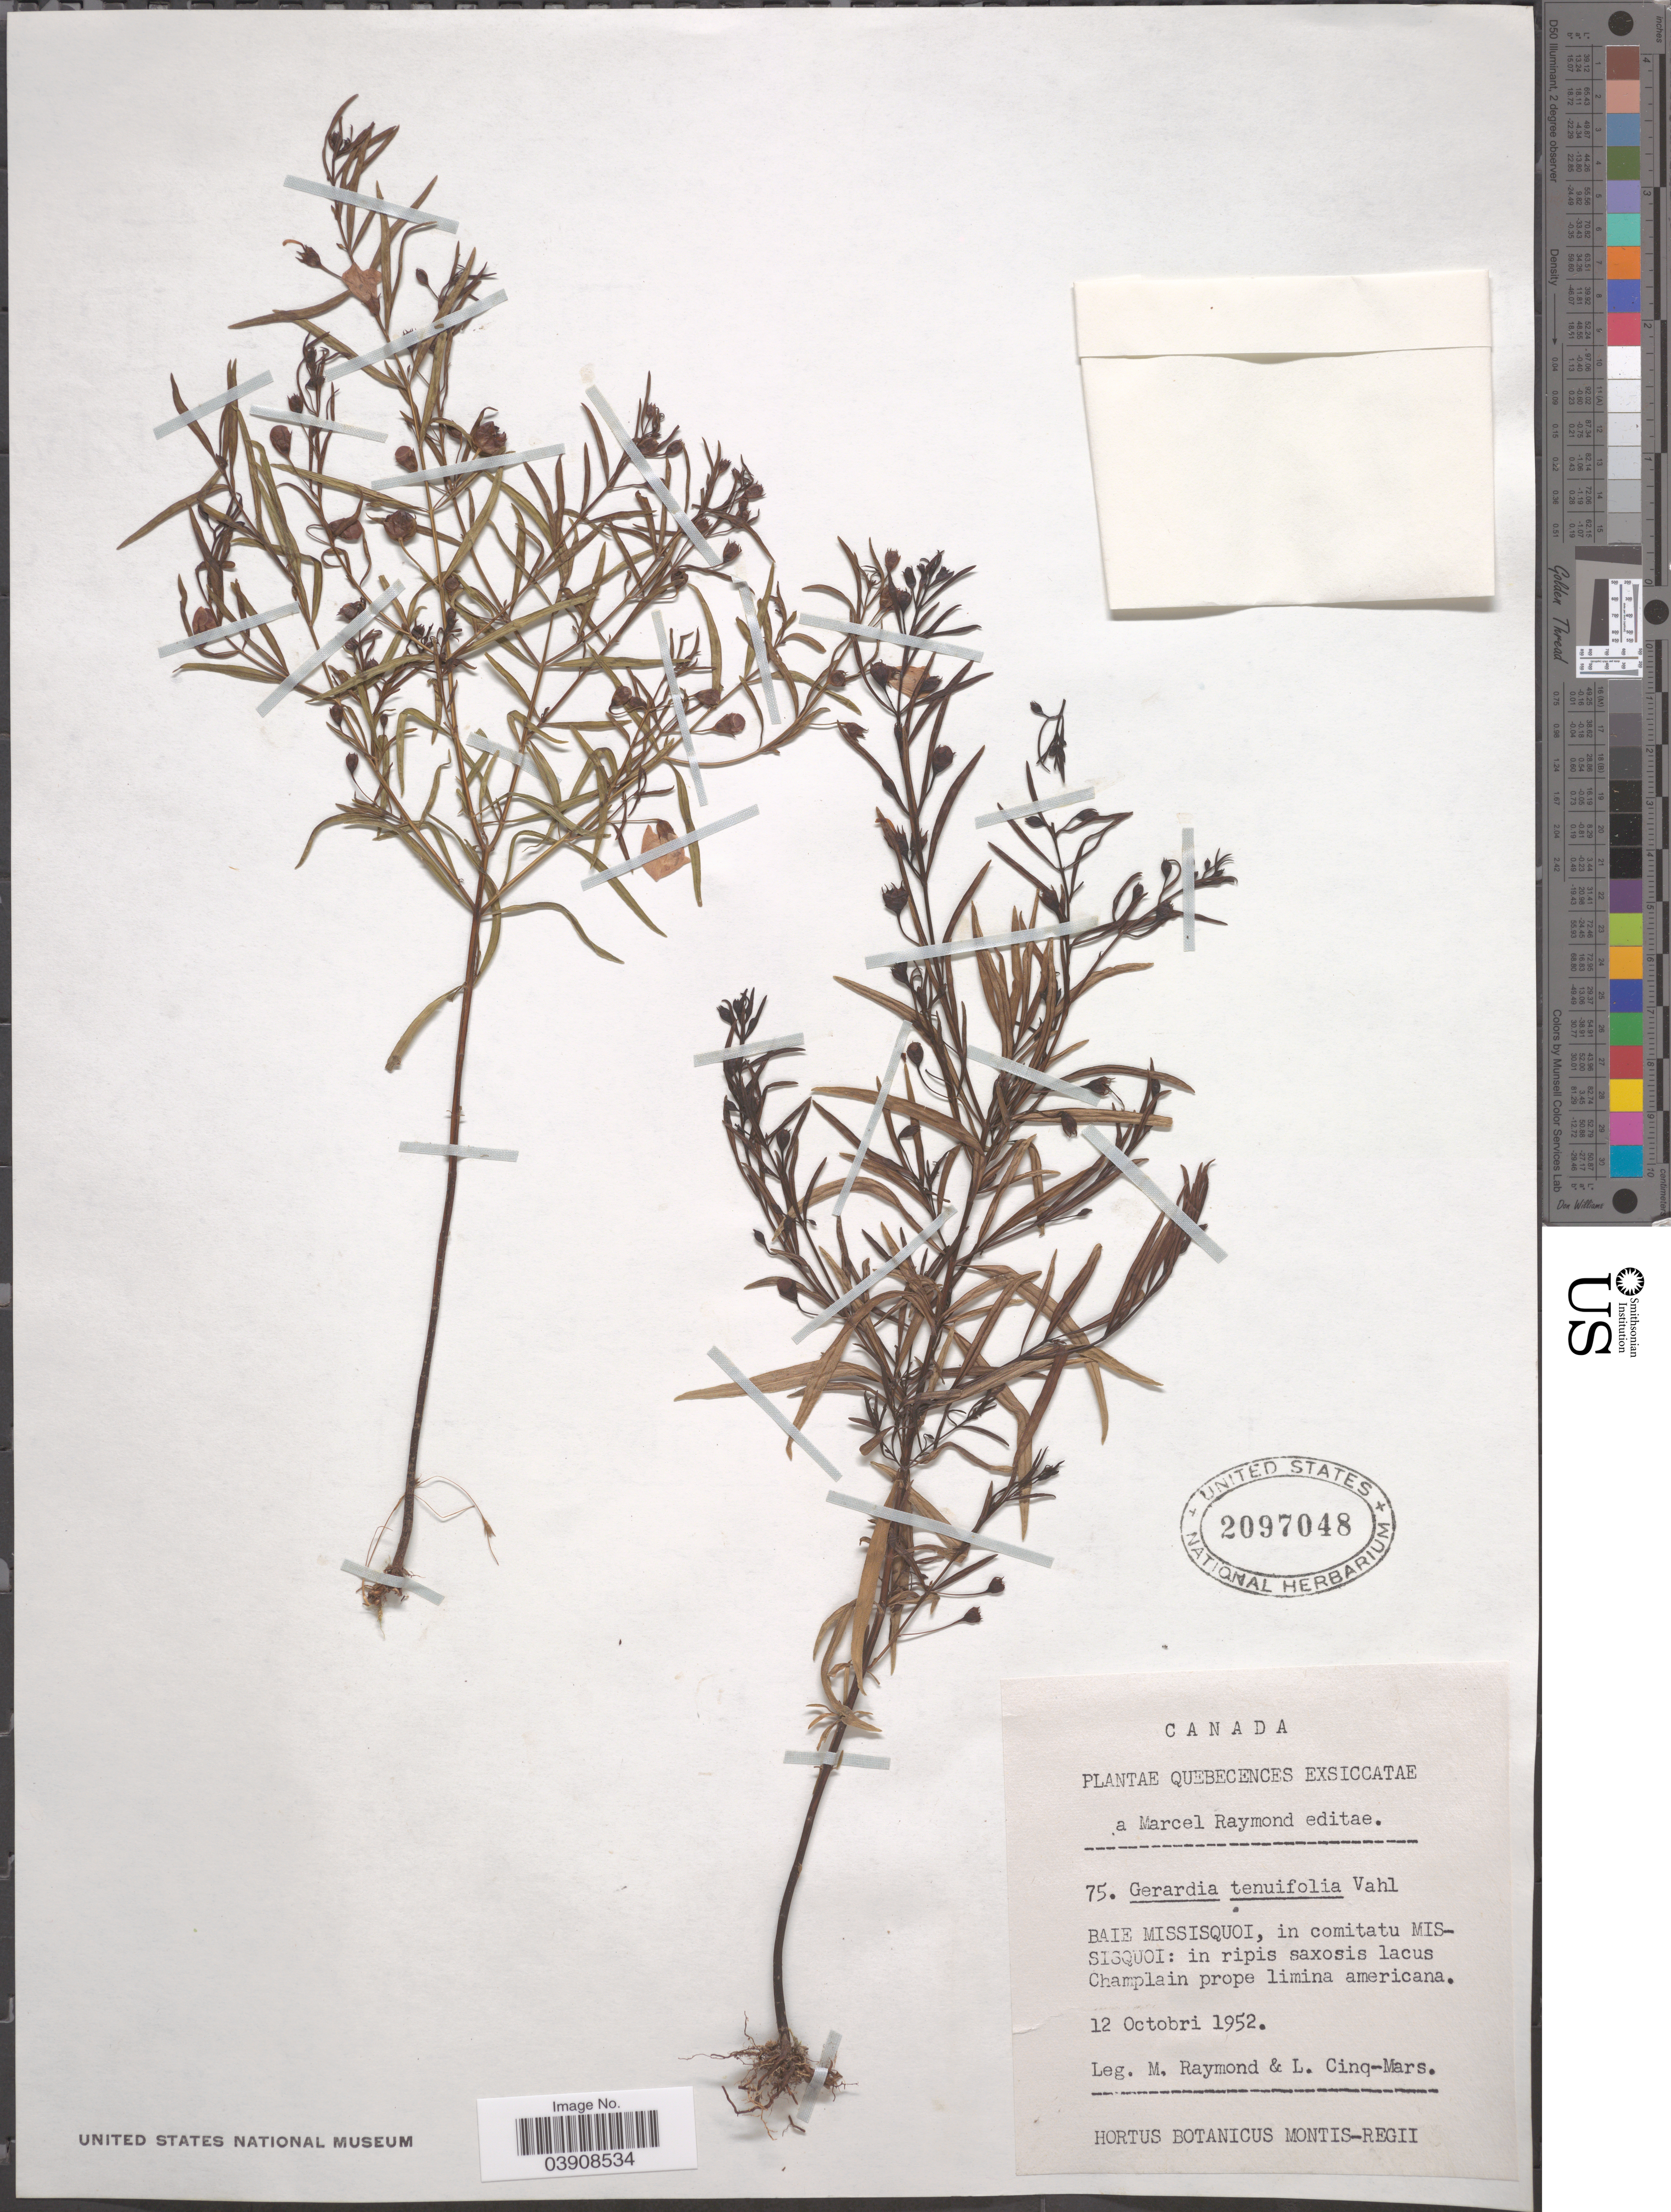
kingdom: Plantae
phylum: Tracheophyta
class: Magnoliopsida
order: Lamiales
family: Orobanchaceae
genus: Agalinis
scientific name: Agalinis tenuifolia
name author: (Vahl) Raf.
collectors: M. Raymond & L. Cinq-Mars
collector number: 75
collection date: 1952-10-12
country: Canada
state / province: Quebec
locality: Quebencences. Baie Missisquoi, in comitatu Missisquoi: in ripis saxosis lacus Champlain prope limina americana.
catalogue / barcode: US 2097048